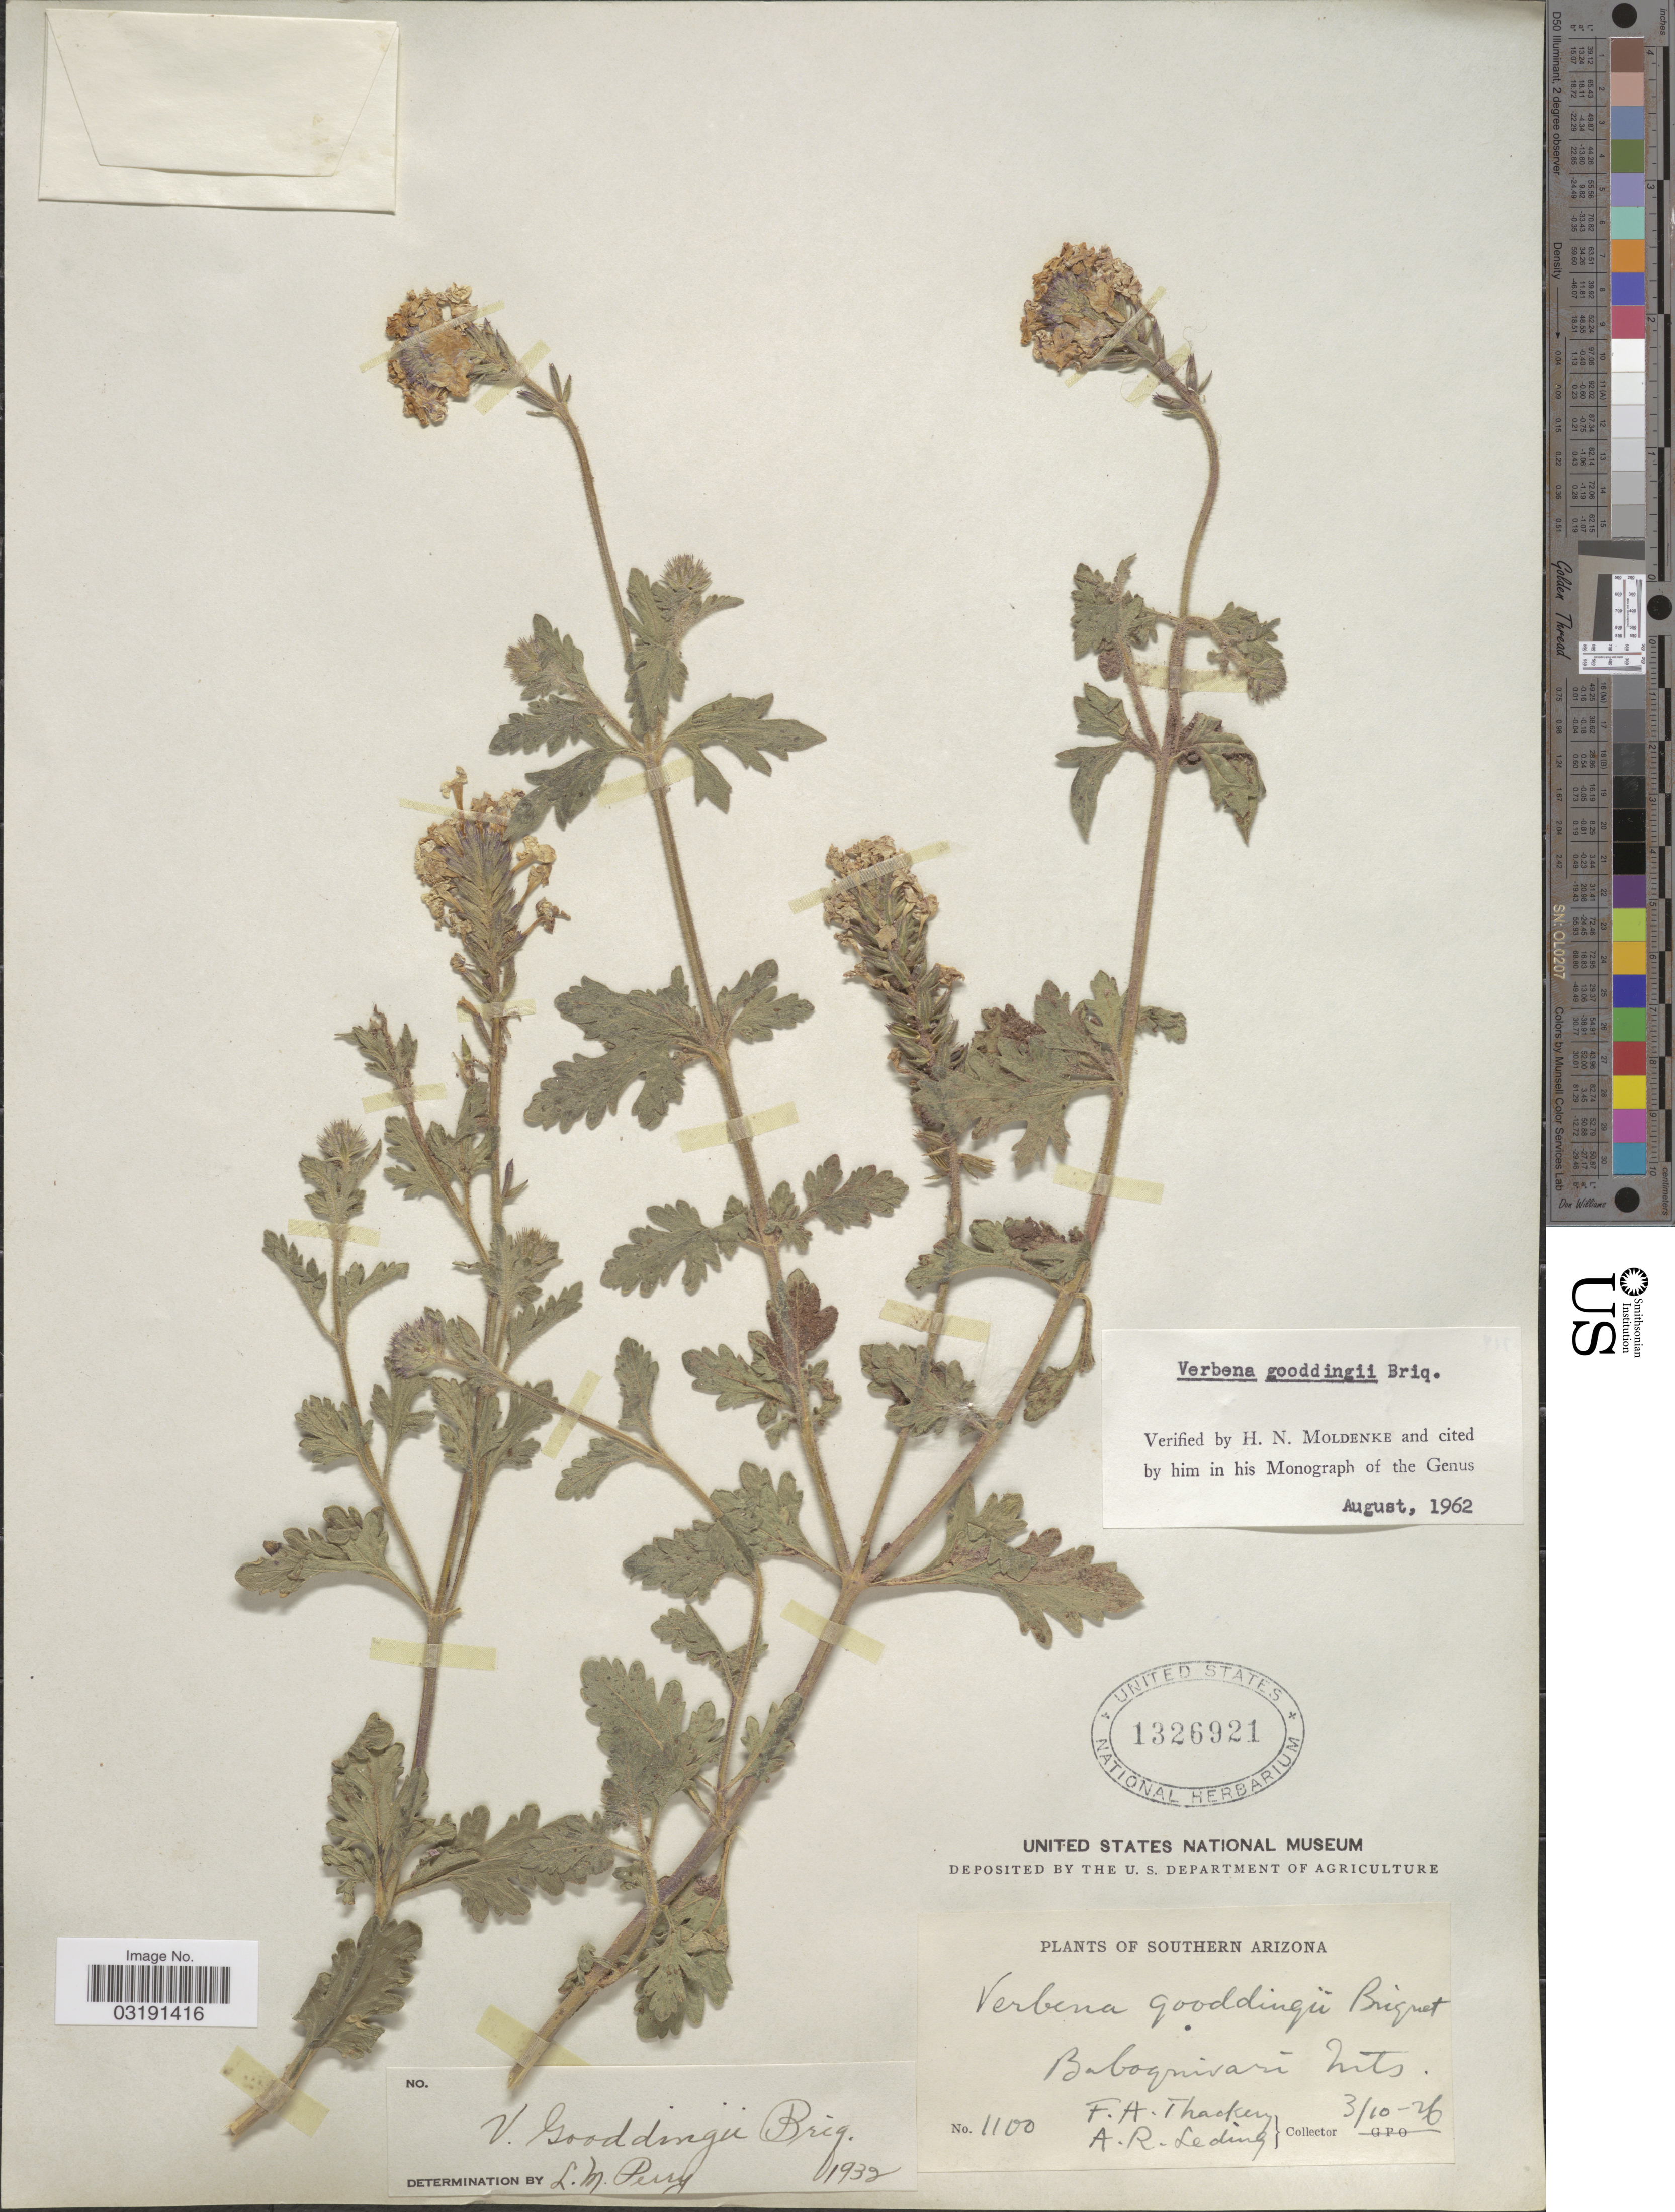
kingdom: Plantae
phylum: Tracheophyta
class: Magnoliopsida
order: Lamiales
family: Verbenaceae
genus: Verbena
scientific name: Verbena gooddingii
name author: Briq.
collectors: F. Thackery & A. Leding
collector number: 1100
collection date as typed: Transcribed d/m/y: 10/3/26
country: United States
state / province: Arizona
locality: Southern Arizona. Baboquivari Mts.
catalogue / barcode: US 1326921